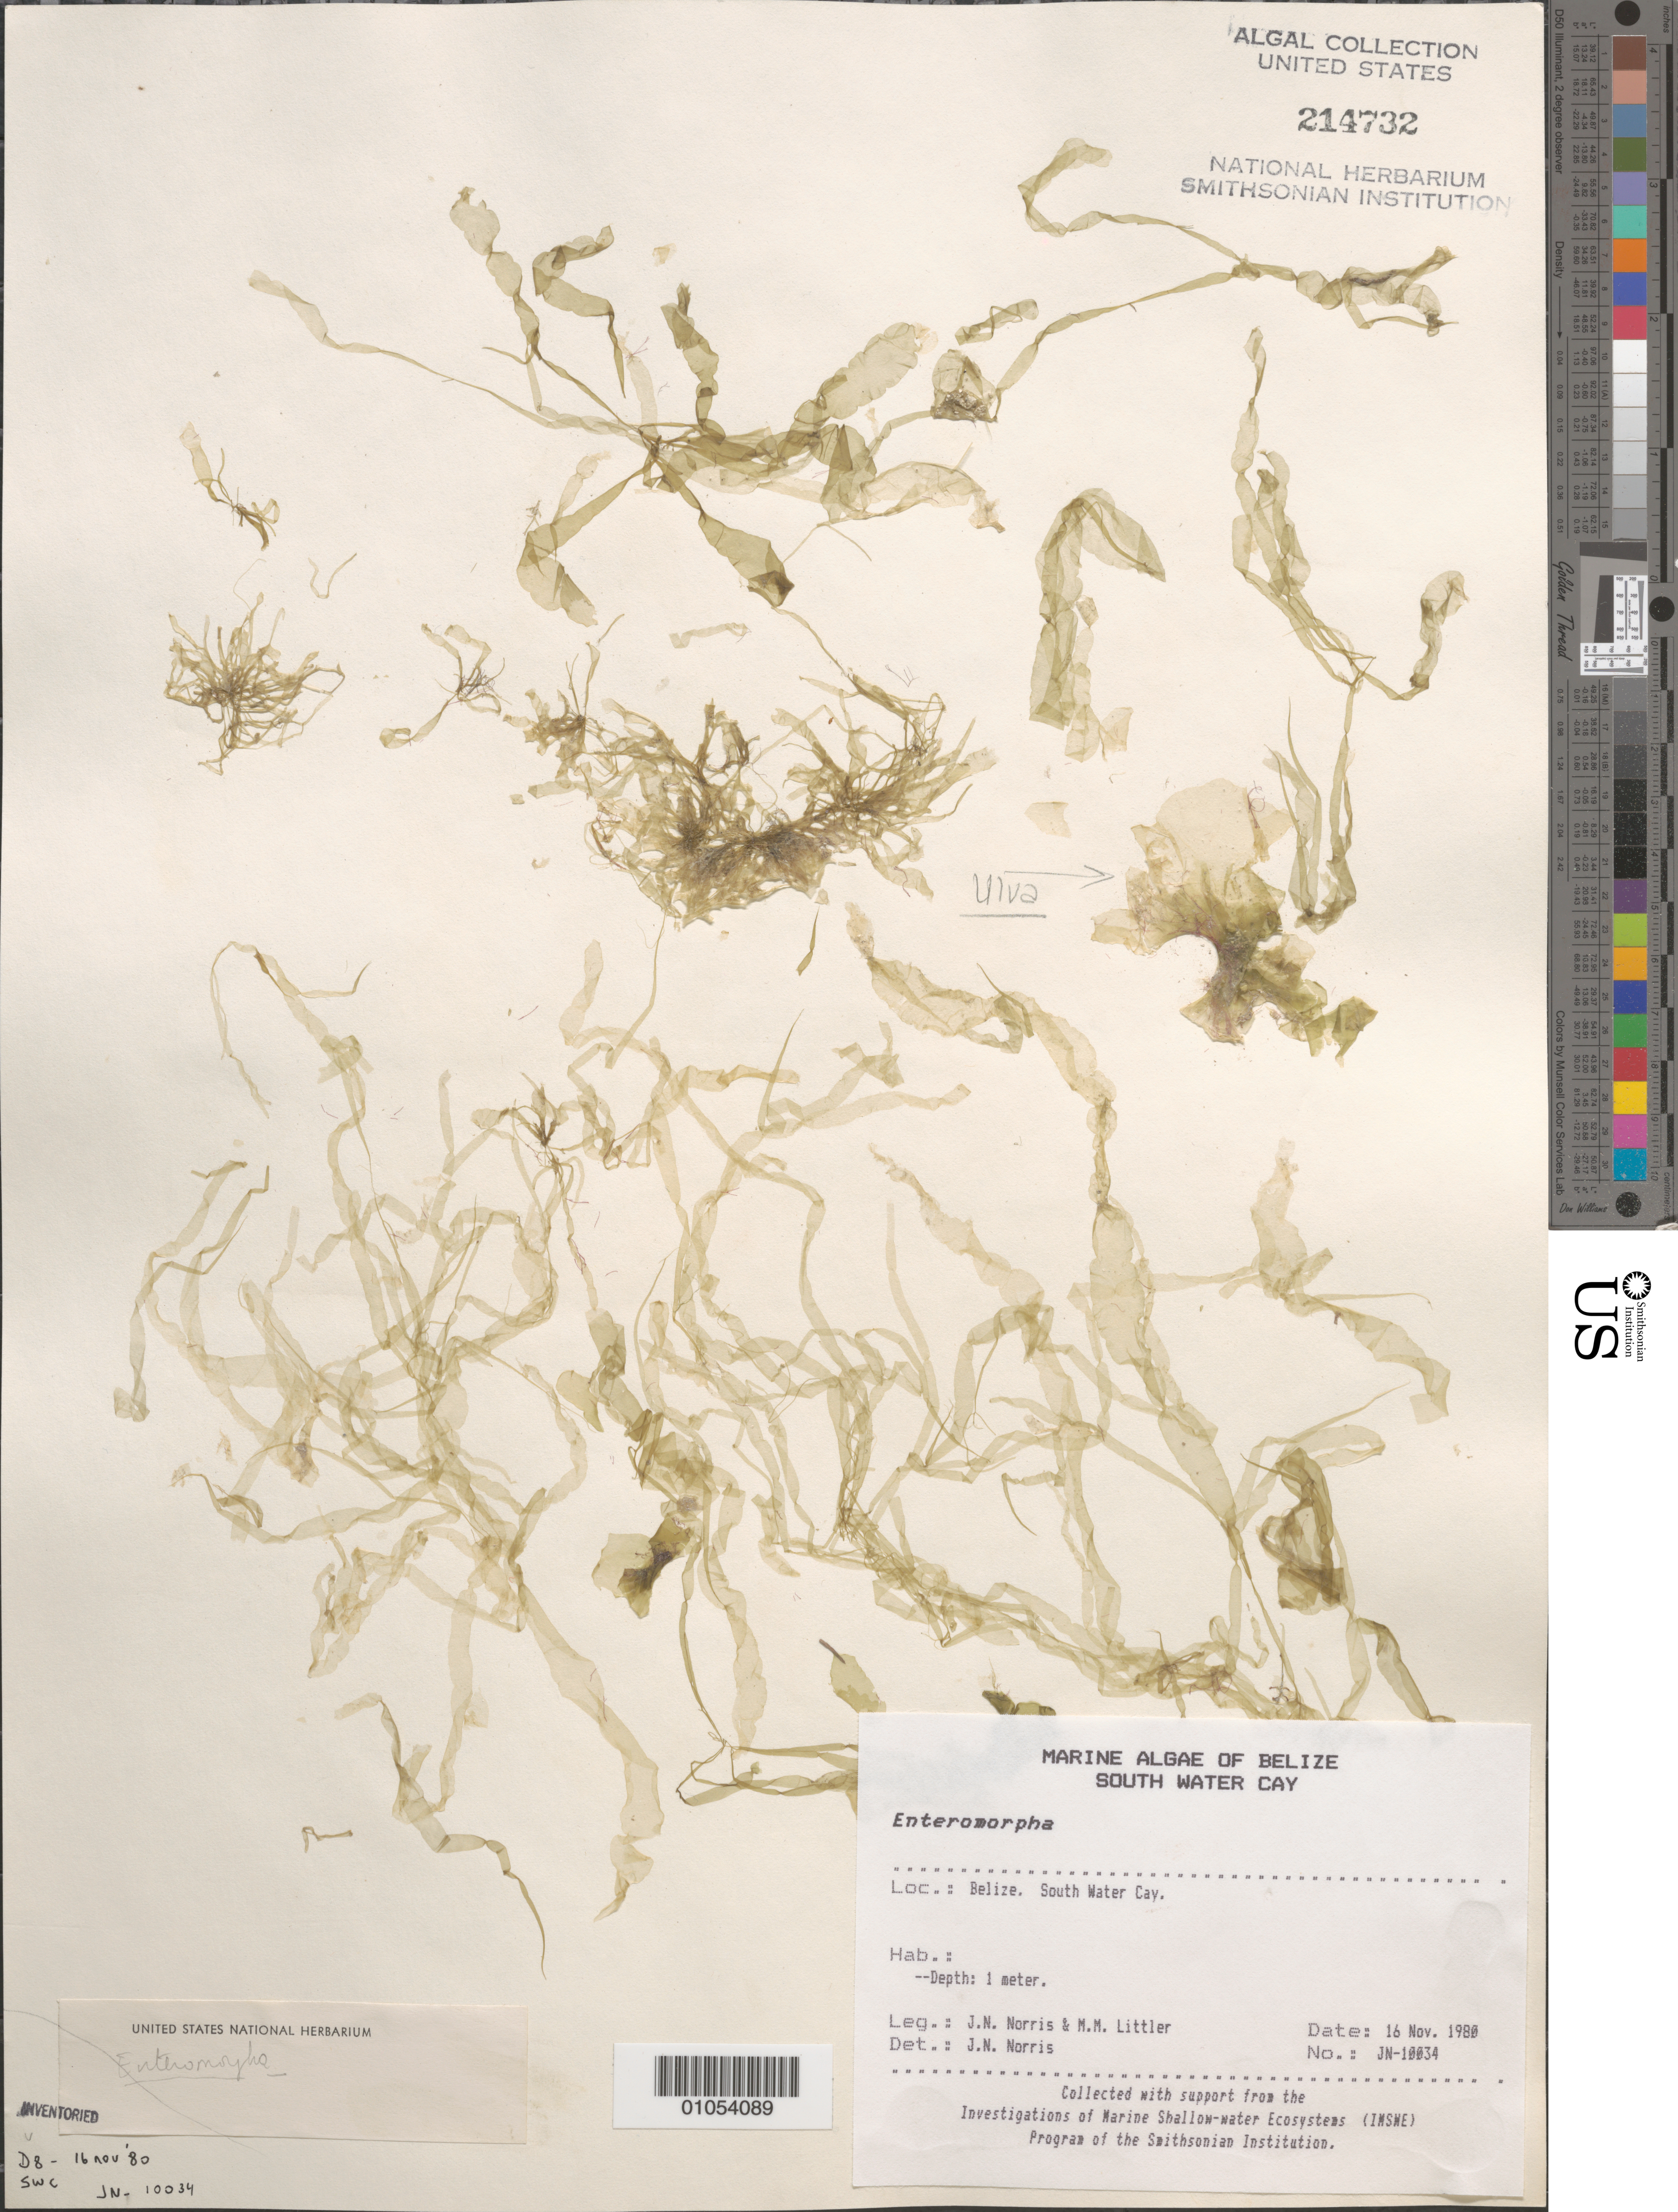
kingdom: Plantae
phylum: Chlorophyta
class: Ulvophyceae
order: Ulvales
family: Ulvaceae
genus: Ulva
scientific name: Ulva sp.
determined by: Algae name updating Project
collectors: J. N. Norris & M. M. Littler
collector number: JN-10034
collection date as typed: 16 Nov 1980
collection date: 1980-11-16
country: Belize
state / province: Stann Creek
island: South Water Cay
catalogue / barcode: US 214732